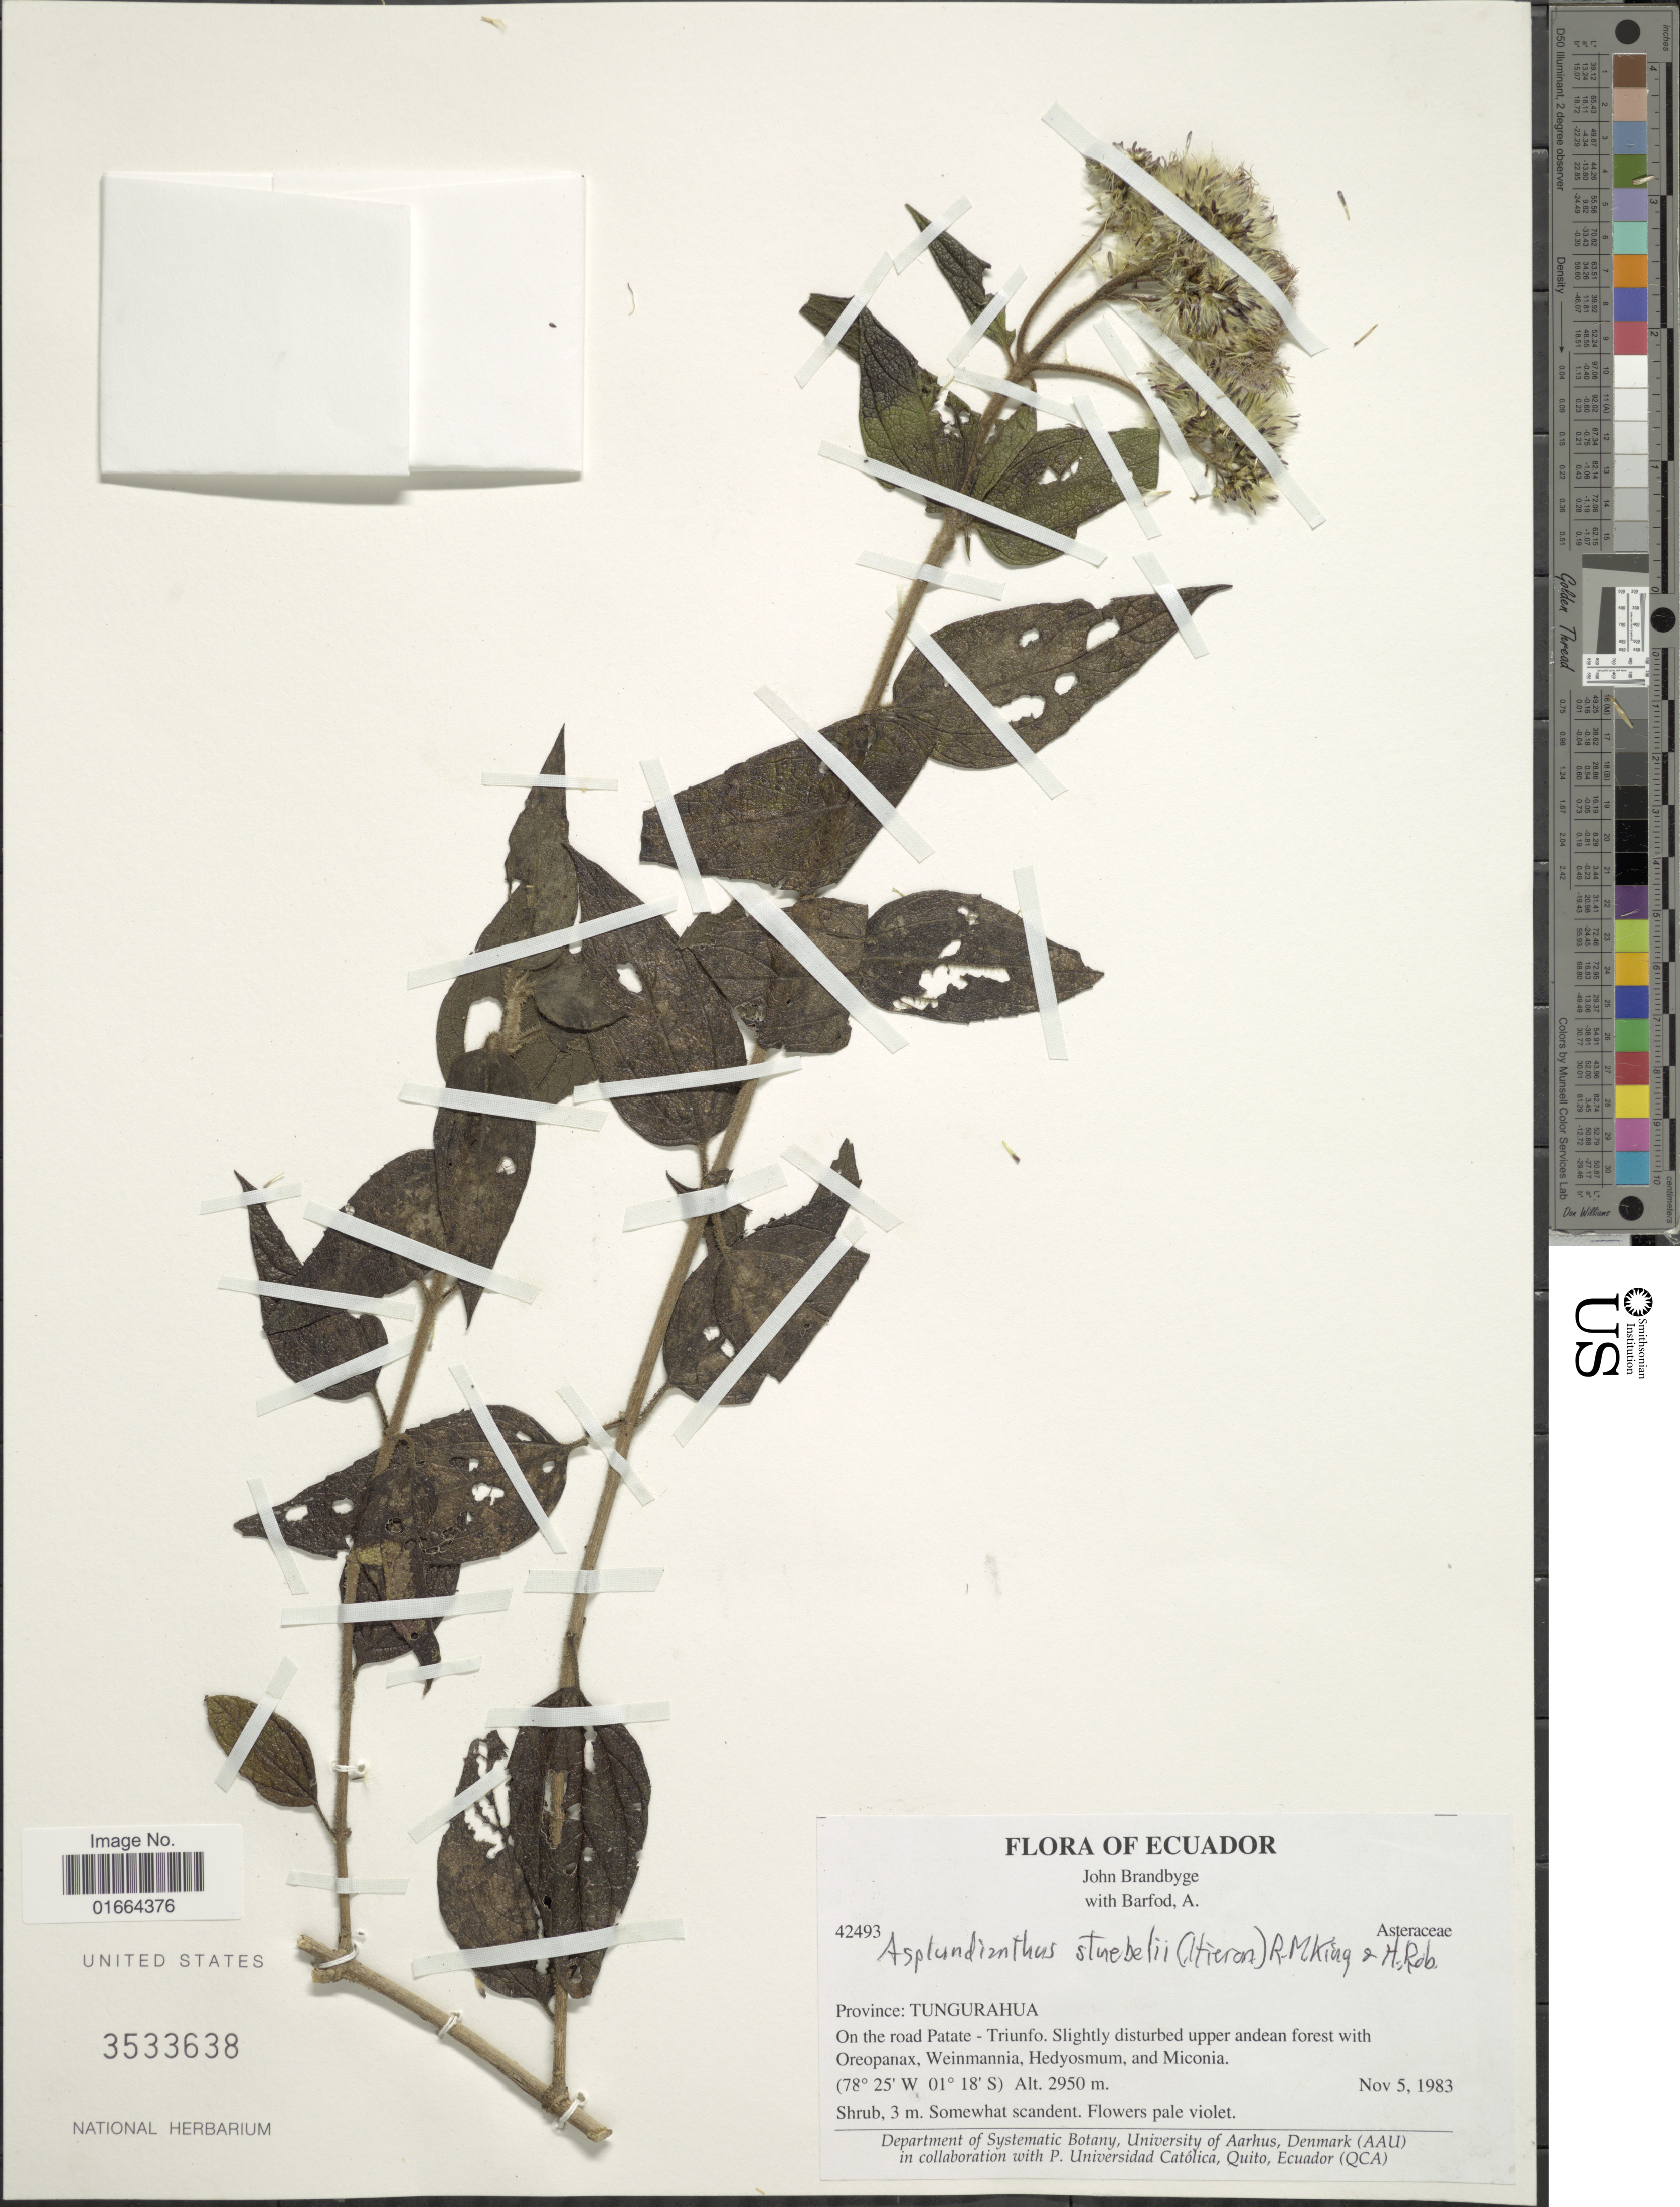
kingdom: Plantae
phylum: Tracheophyta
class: Magnoliopsida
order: Asterales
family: Asteraceae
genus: Asplundianthus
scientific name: Asplundianthus stuebelii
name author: (Hieron.) R.M. King & H. Rob.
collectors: J. Brandbyge & A. Barfod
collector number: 42493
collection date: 1983-11-05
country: Ecuador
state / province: Tungurahua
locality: Province: Tungurahua, On the road Patate - Triunfo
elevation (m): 2950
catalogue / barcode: US 3533638